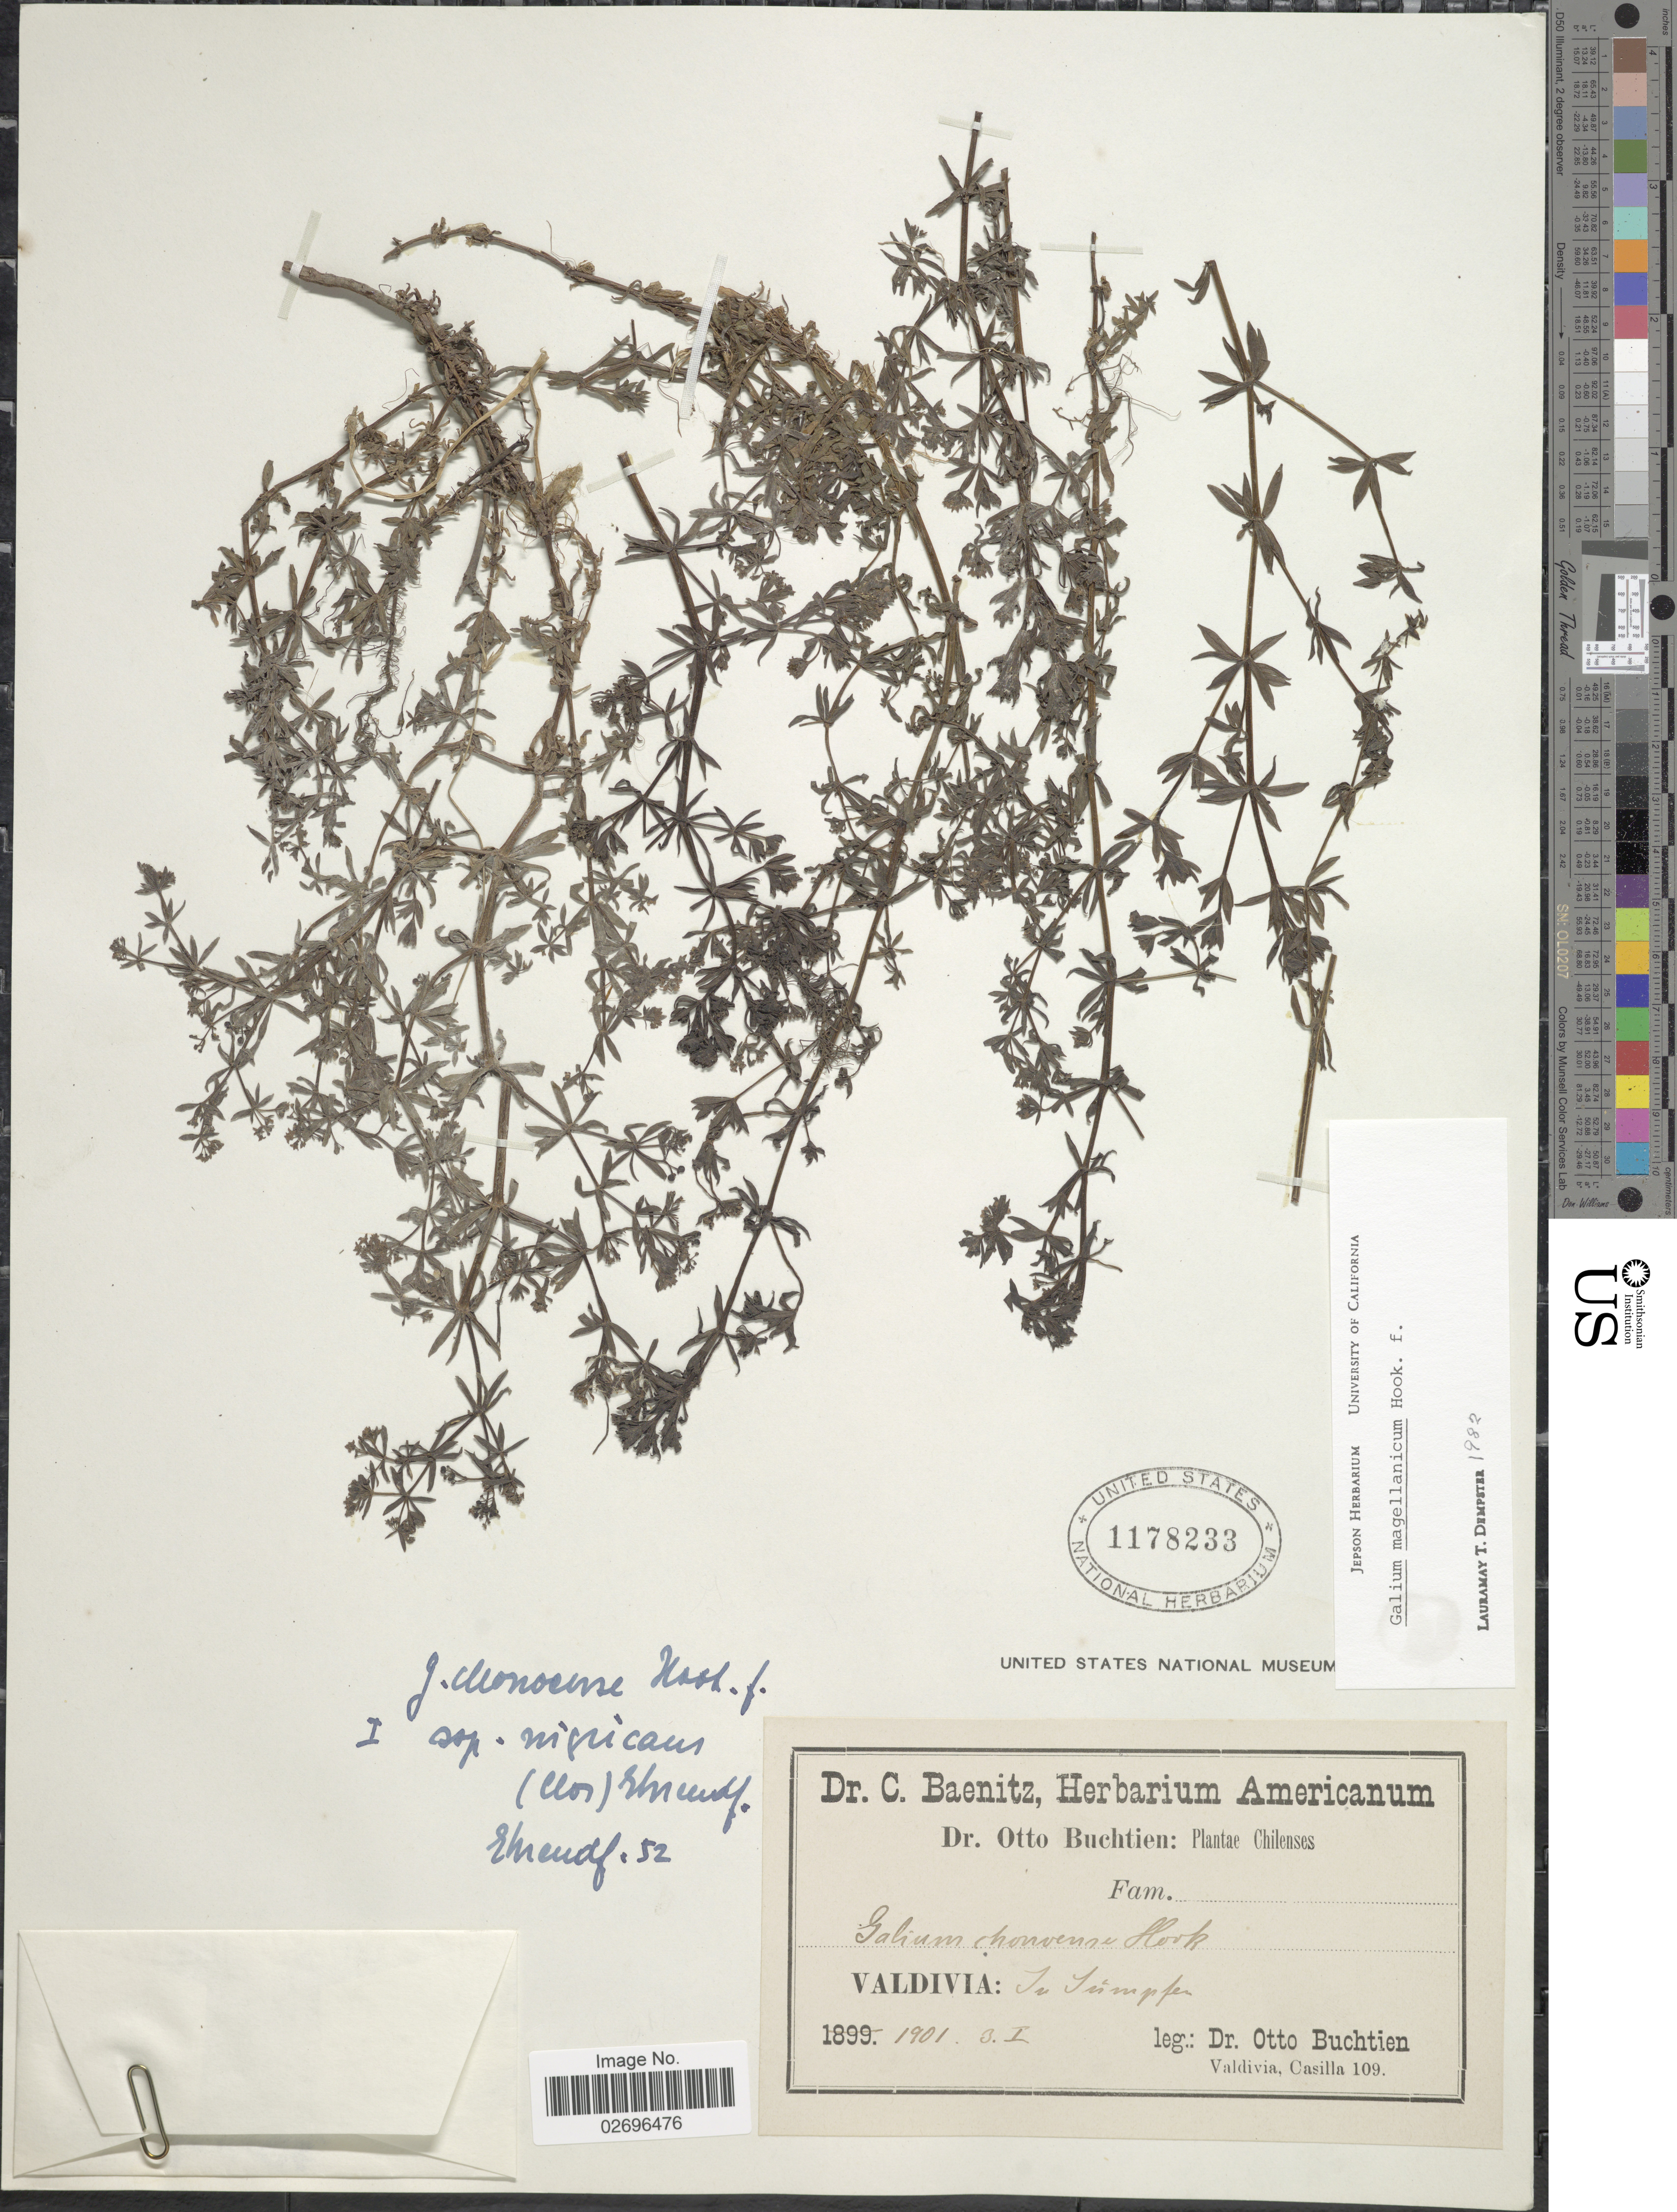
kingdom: Plantae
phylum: Tracheophyta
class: Magnoliopsida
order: Gentianales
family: Rubiaceae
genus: Galium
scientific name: Galium magellanicum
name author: Hook. f.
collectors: O. Buchtien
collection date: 1901-01-03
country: Chile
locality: Valdivia: In Sümpfen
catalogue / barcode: US 1178233